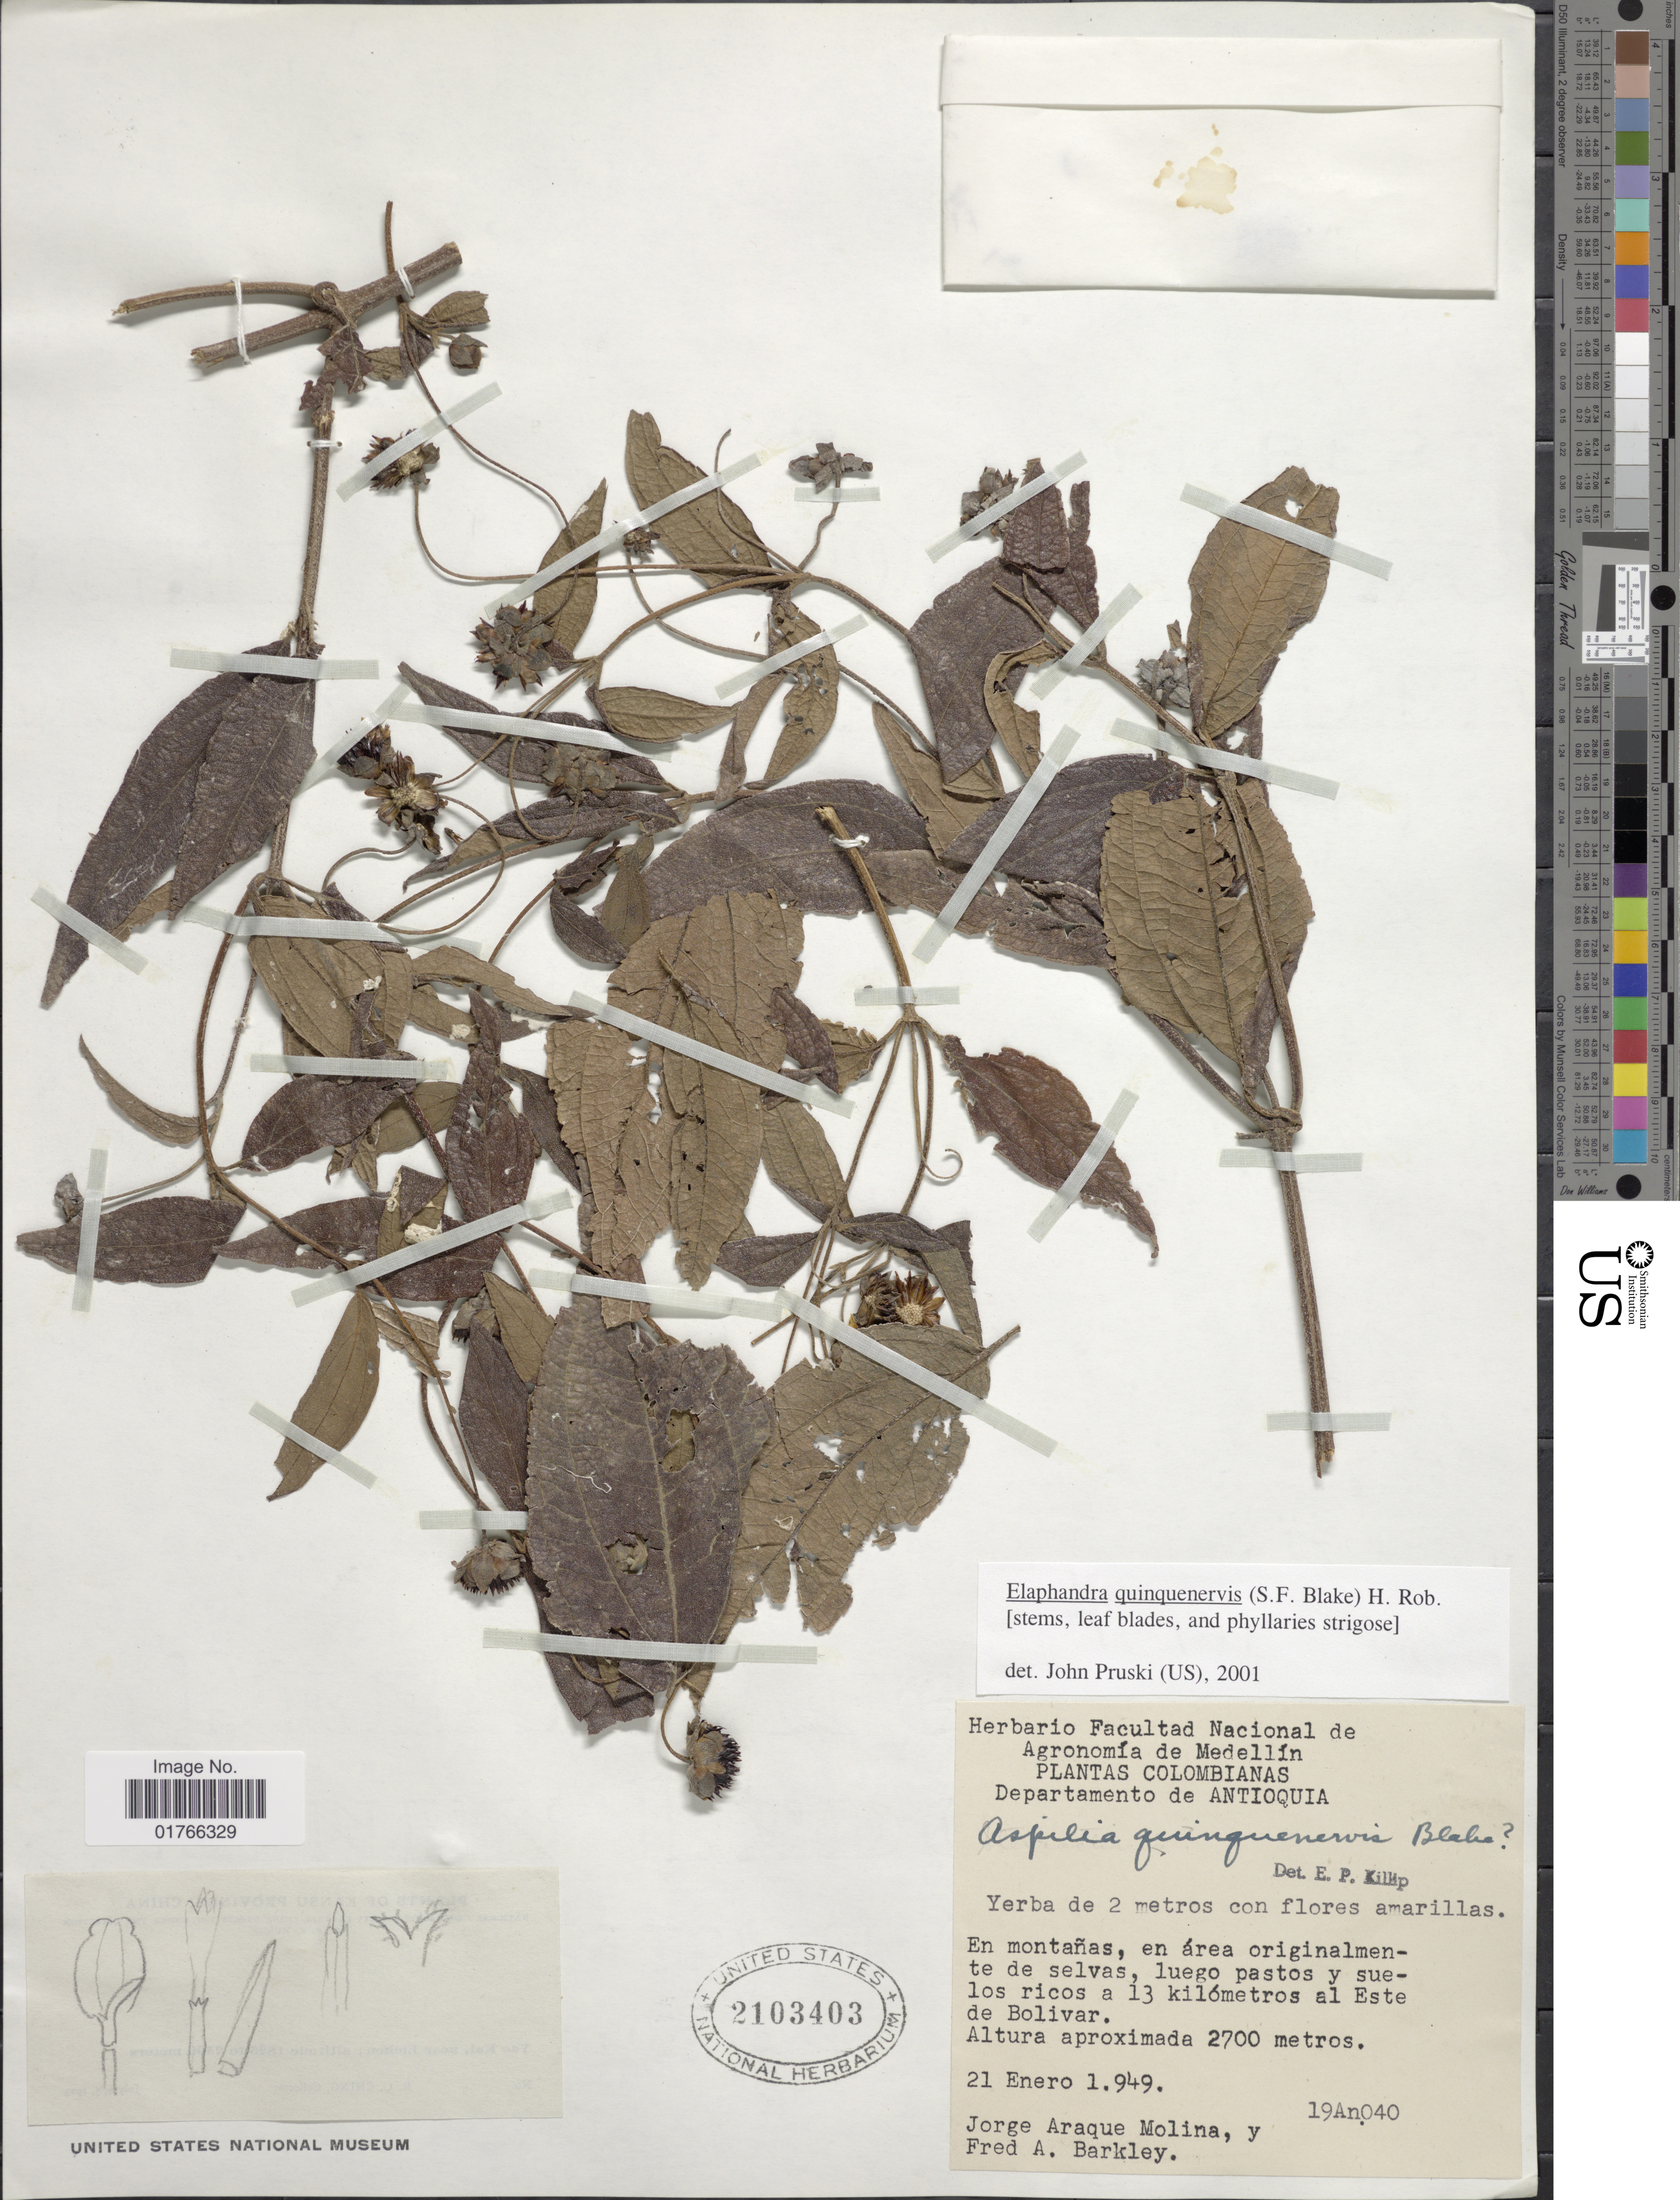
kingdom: Plantae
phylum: Tracheophyta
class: Magnoliopsida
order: Asterales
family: Asteraceae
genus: Elaphandra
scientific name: Elaphandra quinquenervis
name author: (S.F. Blake) H. Rob.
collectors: J. A. Molina & F. A. Barkley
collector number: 19An040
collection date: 1949-01-21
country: Colombia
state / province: Antioquia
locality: Luego pastos y suelos ricos a 13 kilometros al Este de Bolivar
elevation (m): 2700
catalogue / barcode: US 2103403